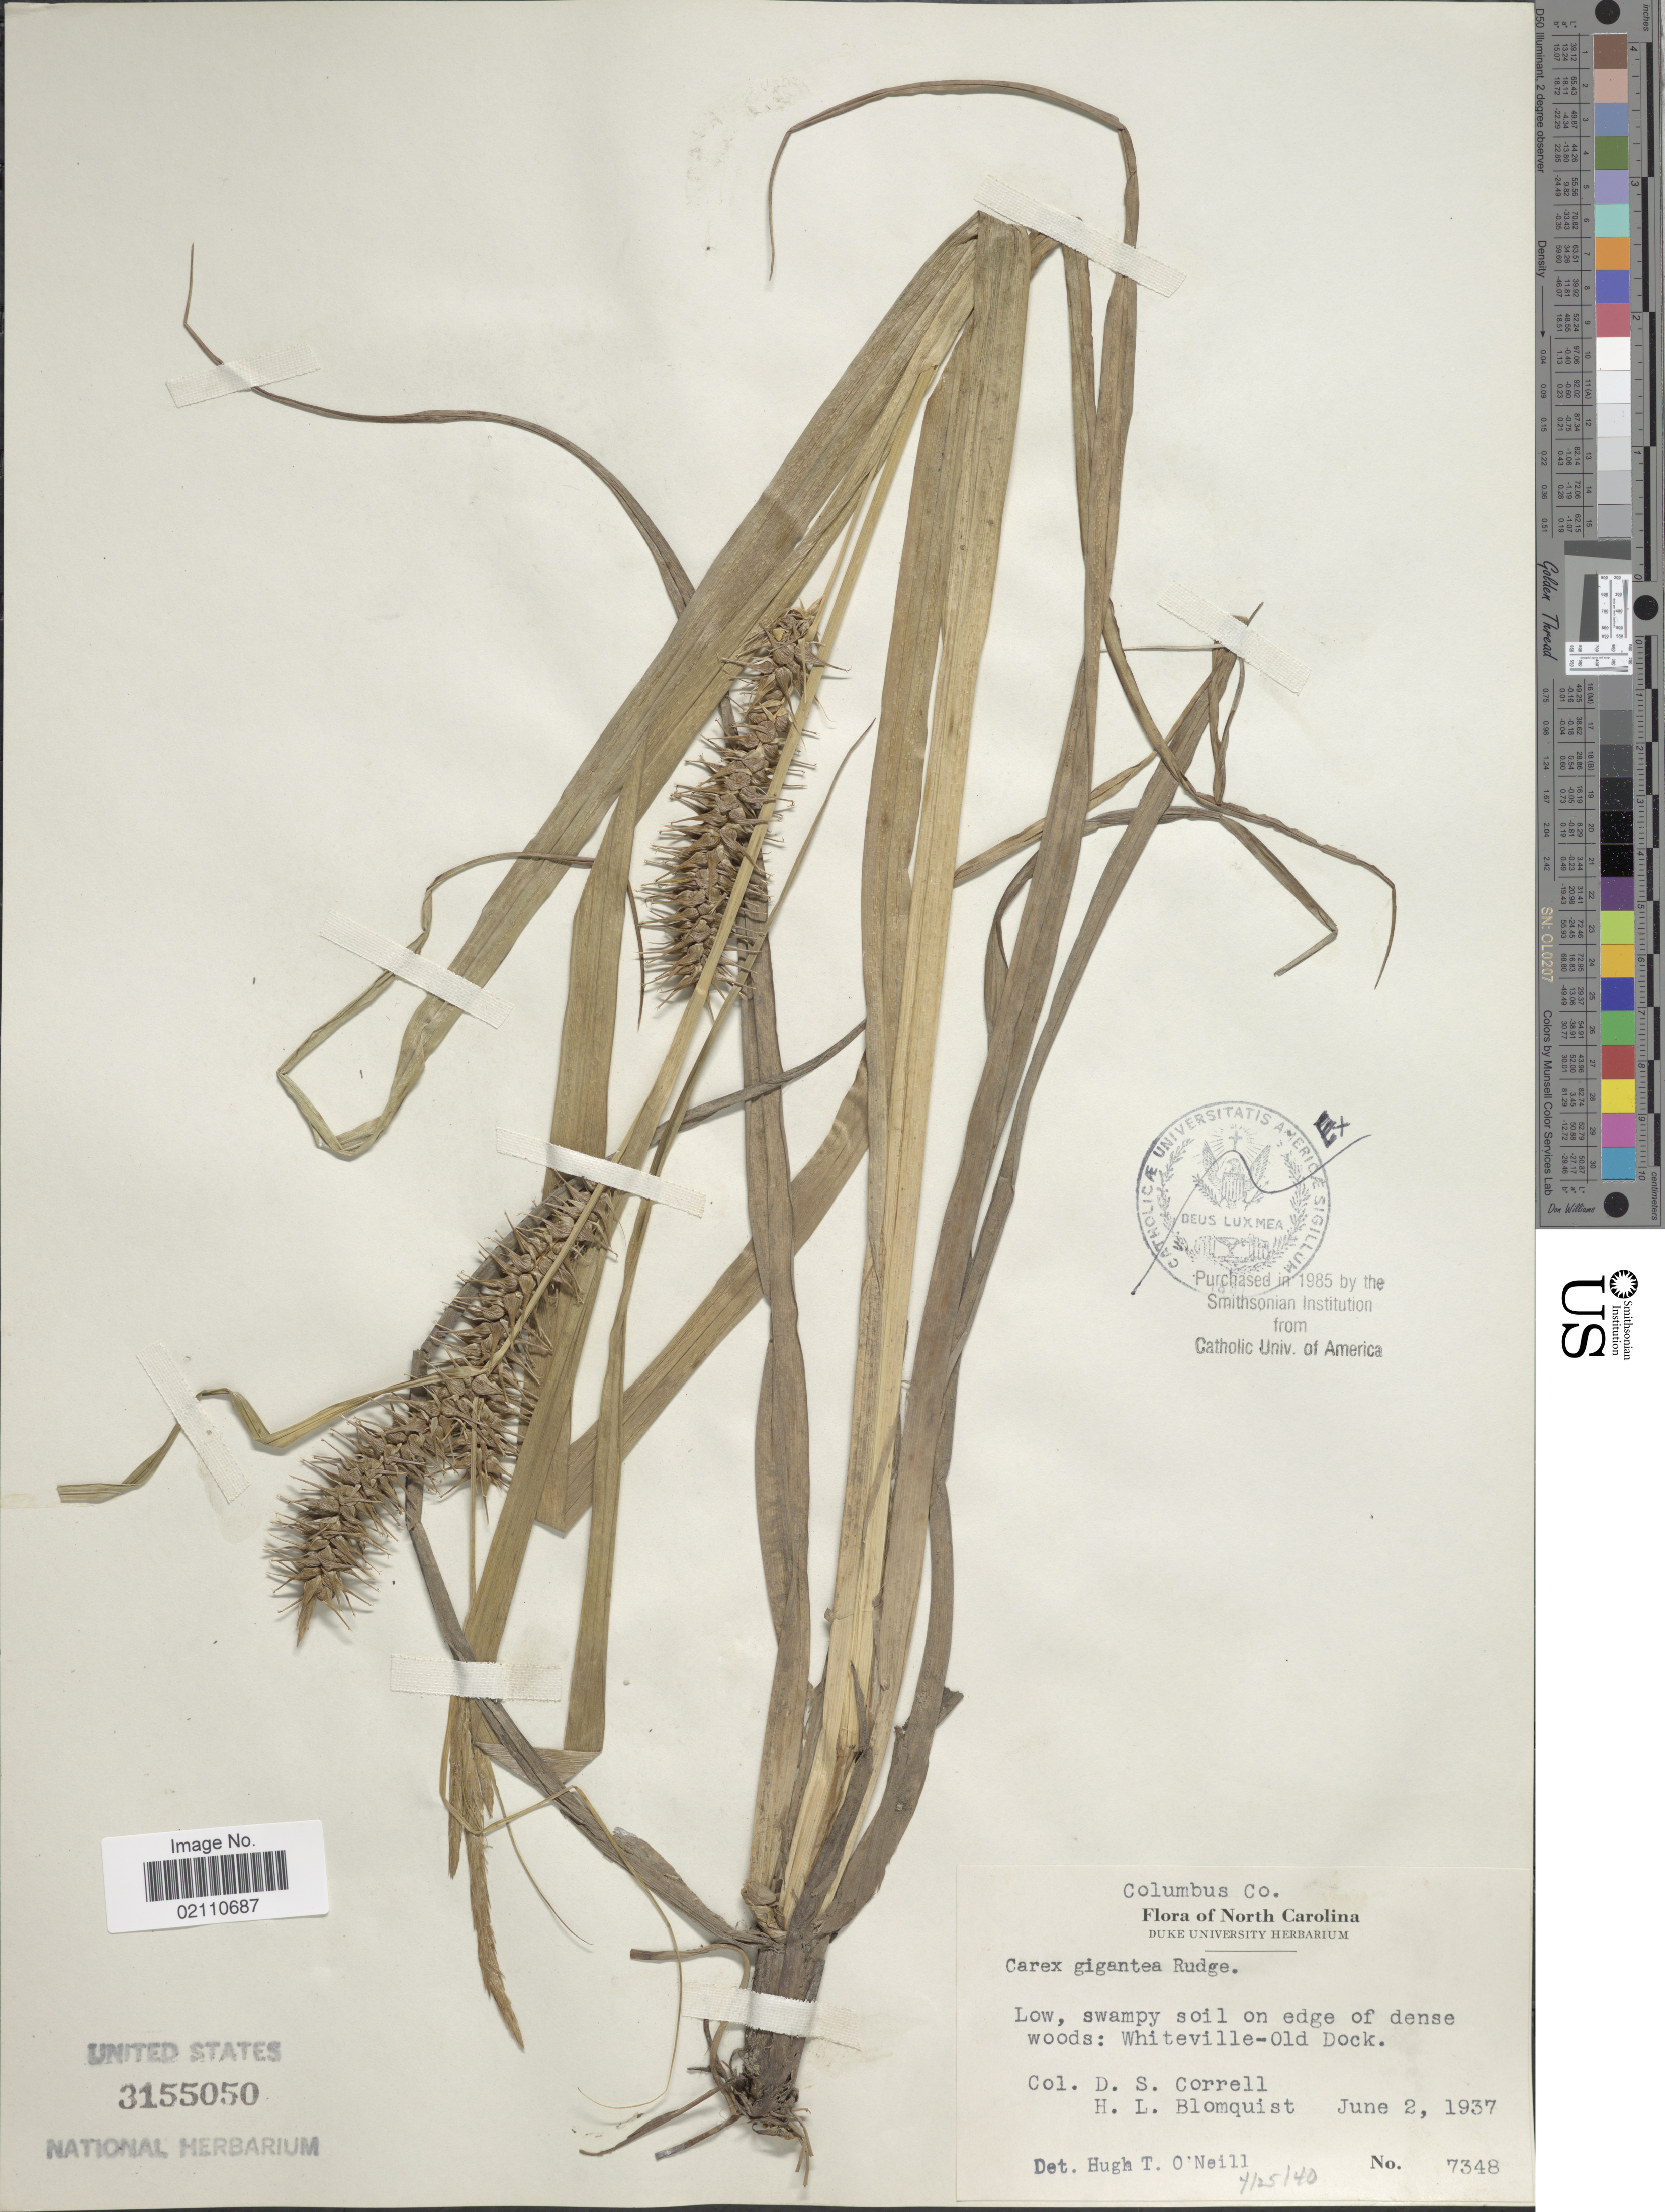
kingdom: Plantae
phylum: Tracheophyta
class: Liliopsida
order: Poales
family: Cyperaceae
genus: Carex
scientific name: Carex gigantea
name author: Rudge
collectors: D. S. Correll & H. Blomquist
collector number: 7348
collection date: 1937-06-02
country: United States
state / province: North Carolina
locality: Colombus Co., Low, swampy soil on edge of dense woods: Whiteville-Old Dock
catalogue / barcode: US 3155050